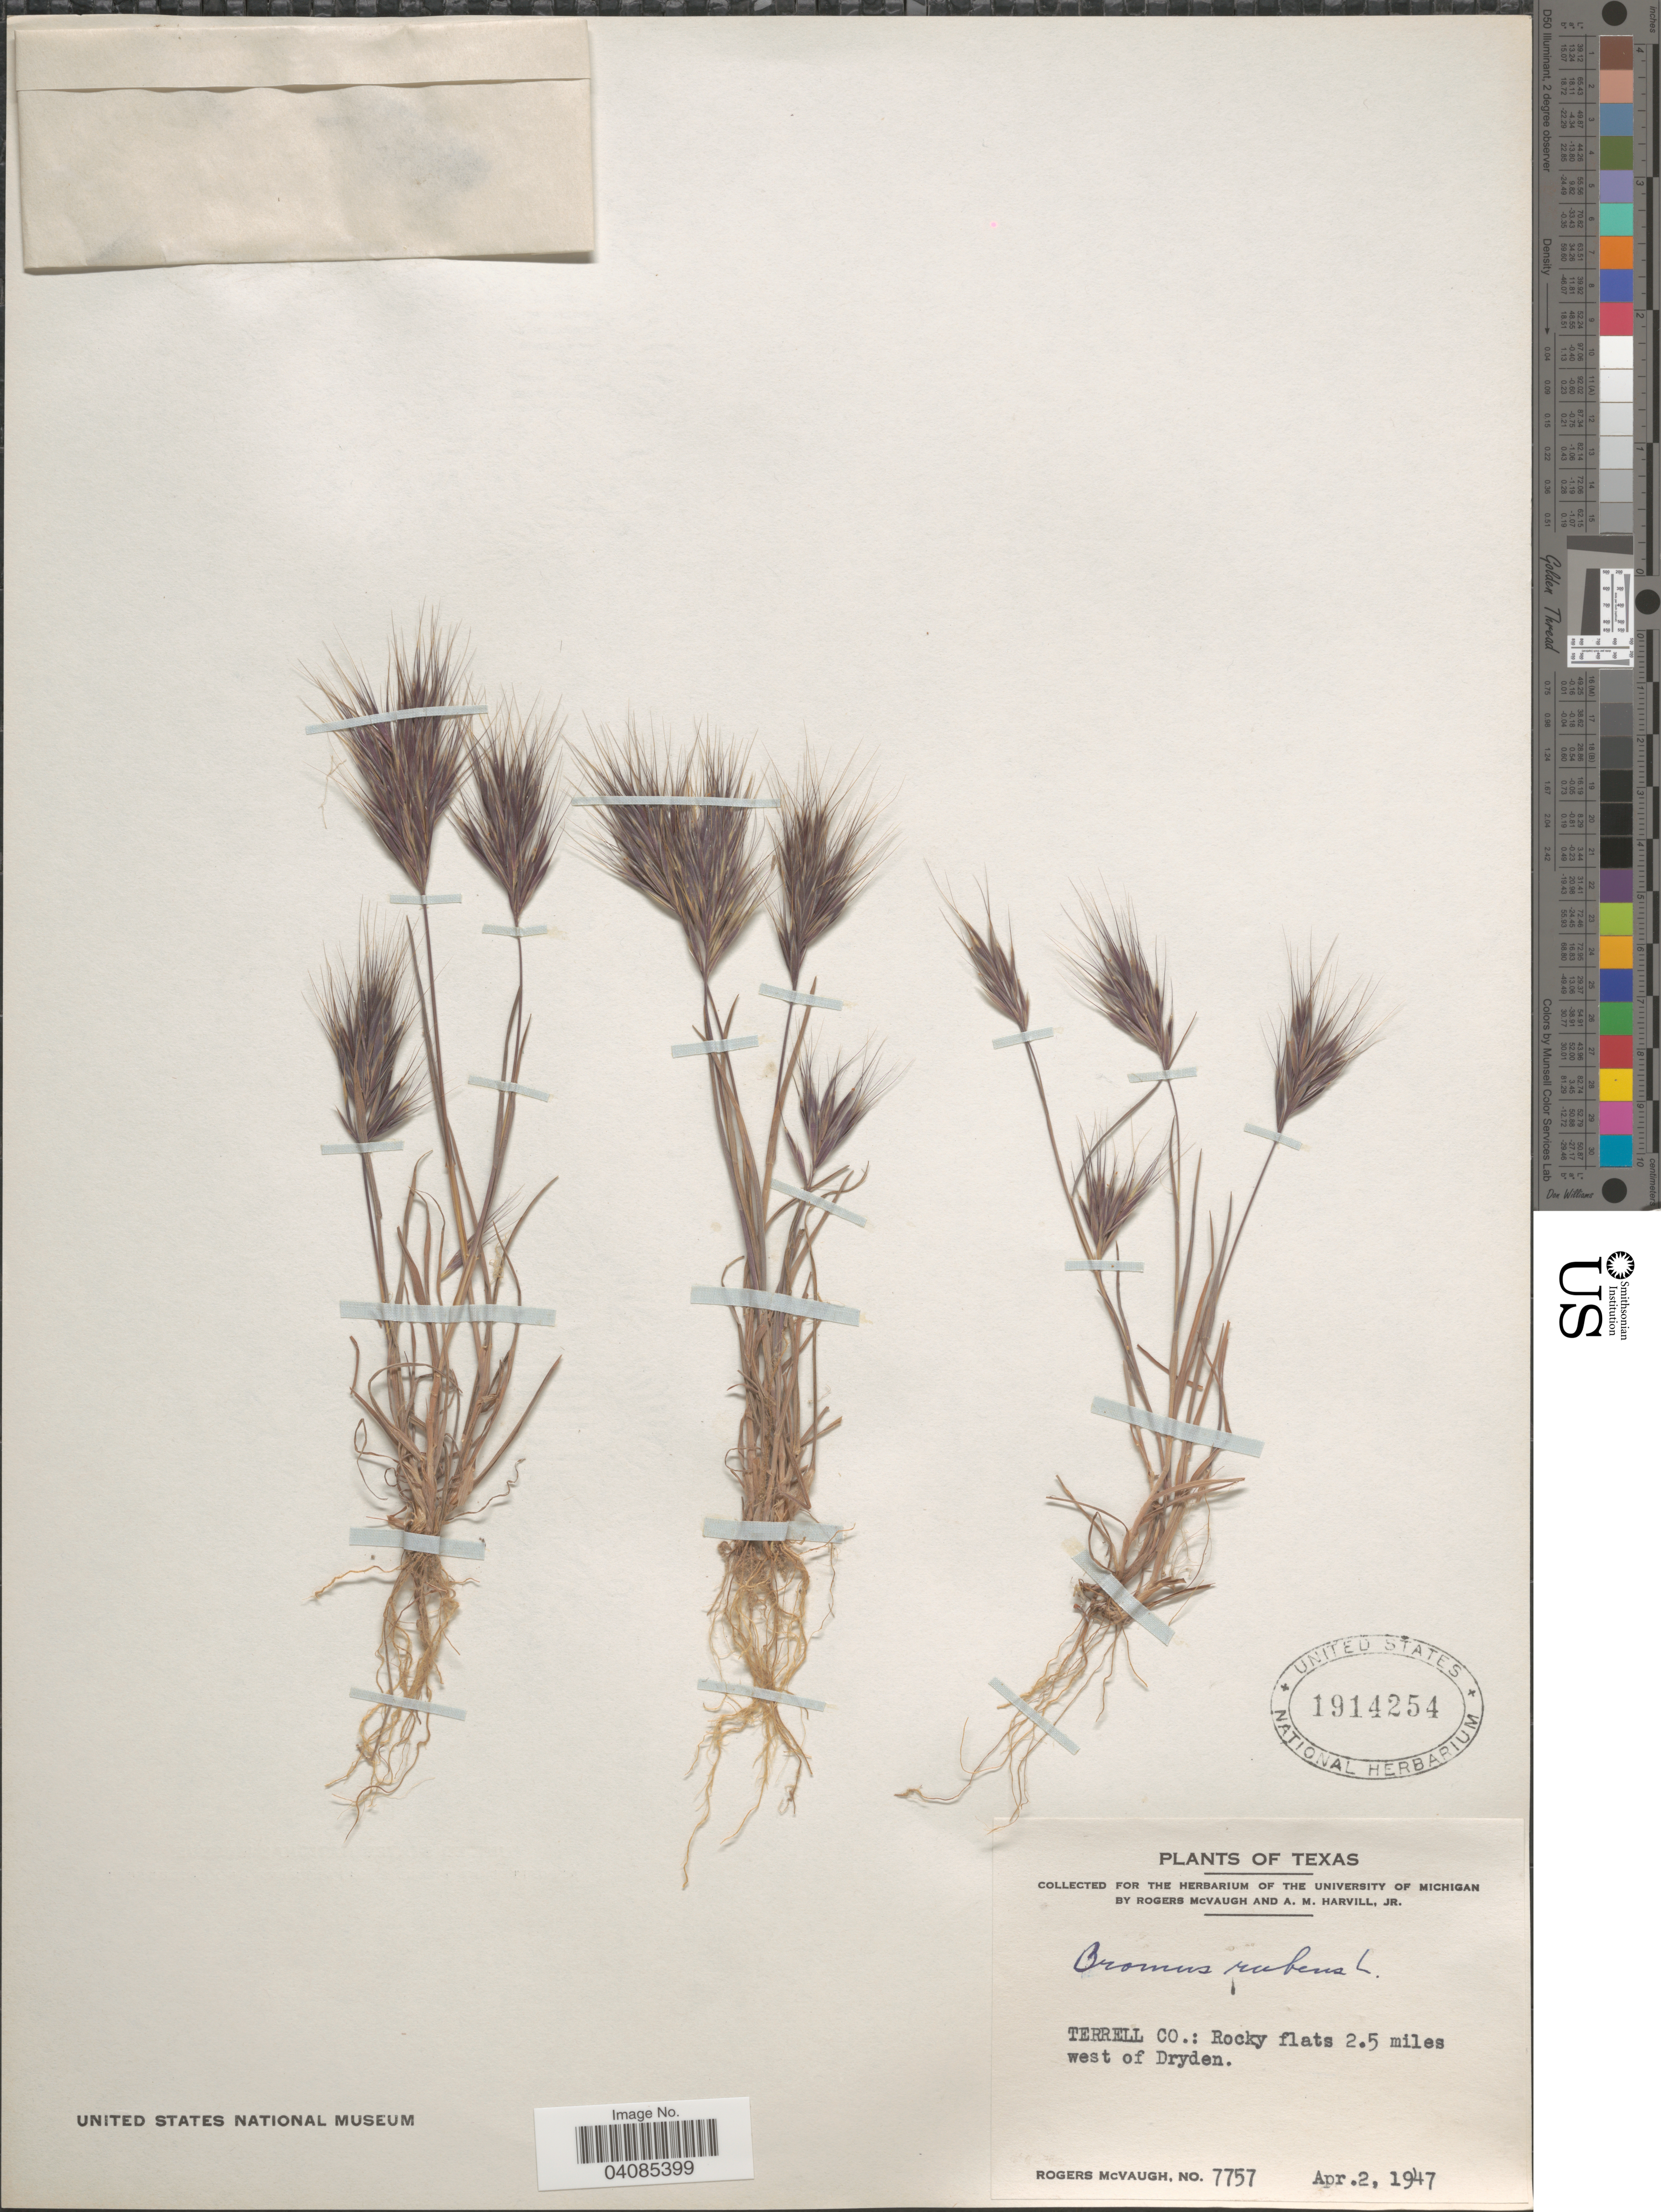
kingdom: Plantae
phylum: Tracheophyta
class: Liliopsida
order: Poales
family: Poaceae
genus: Bromus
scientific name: Bromus rubens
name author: L.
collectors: R. McVaugh & A. Harvill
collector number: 7757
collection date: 1947-04-02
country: United States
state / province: Texas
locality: Terrell Co.: Rocky flats 2.5 miles west of Dryden.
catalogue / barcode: US 1914254